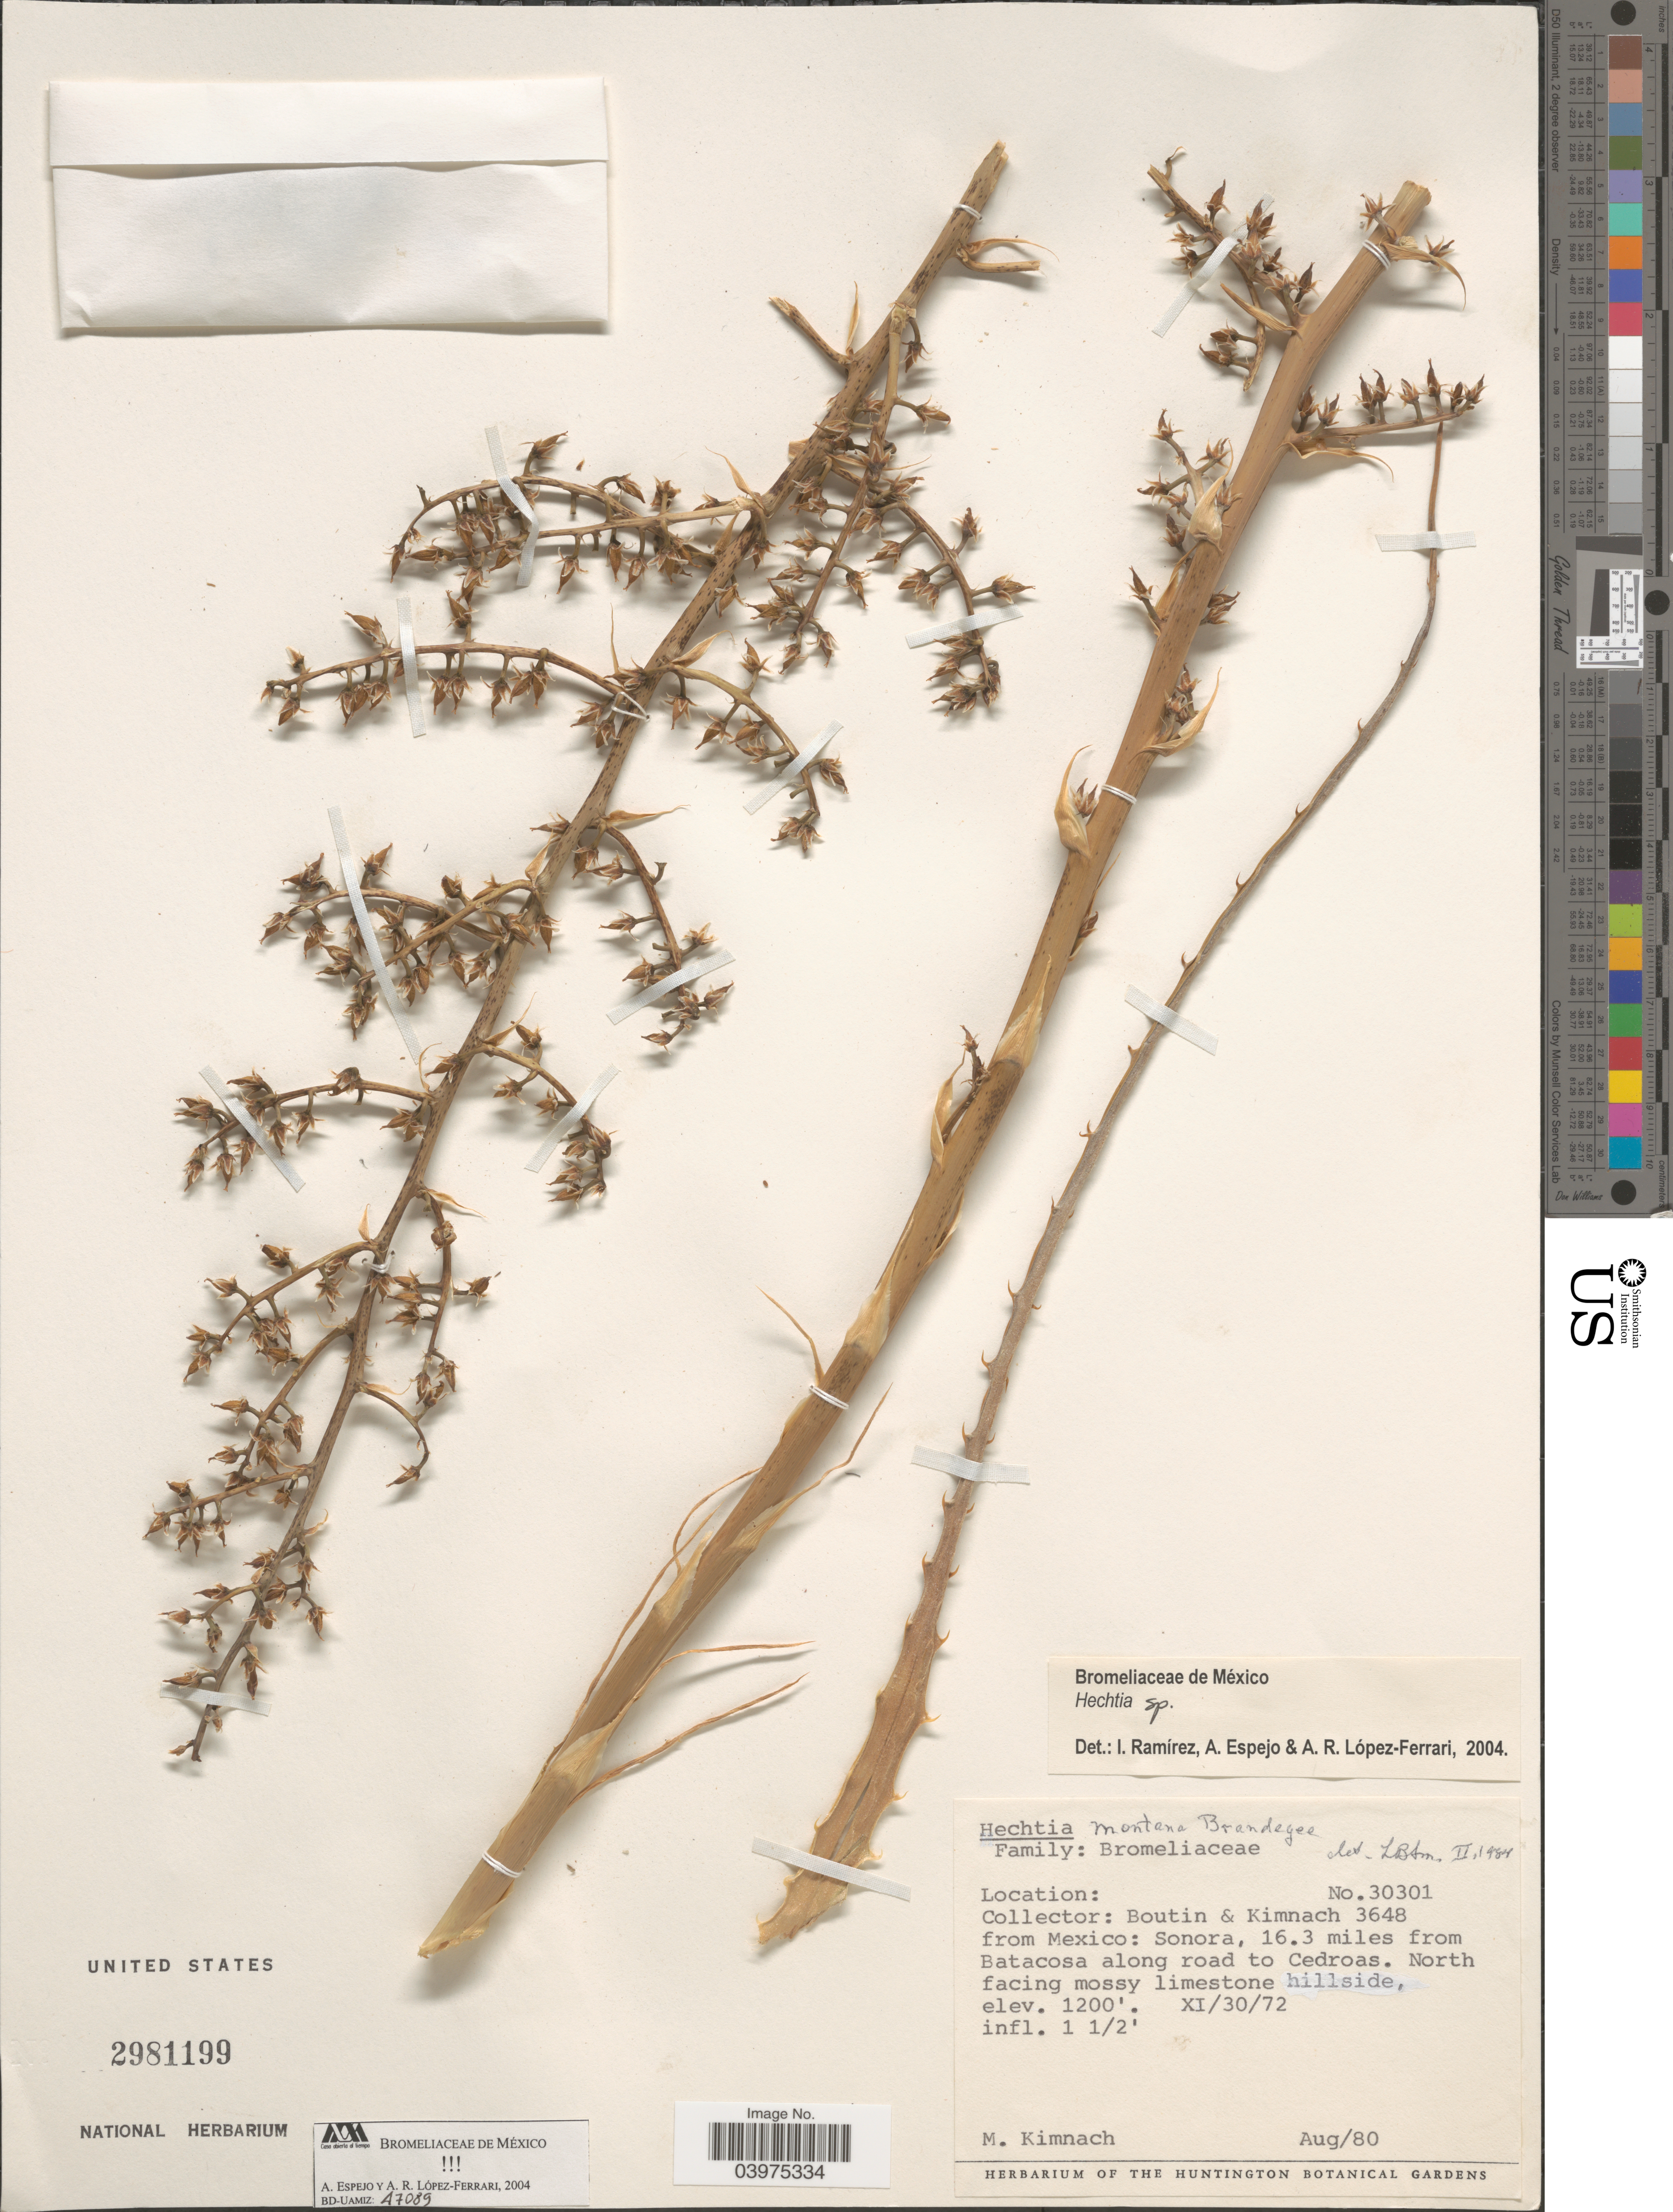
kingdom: Plantae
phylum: Tracheophyta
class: Liliopsida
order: Poales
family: Bromeliaceae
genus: Hechtia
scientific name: Hechtia sp.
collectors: -. Boutin & M. W. Kimnach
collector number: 3648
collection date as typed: Transcribed d/m/y: /8/80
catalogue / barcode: US 2981199